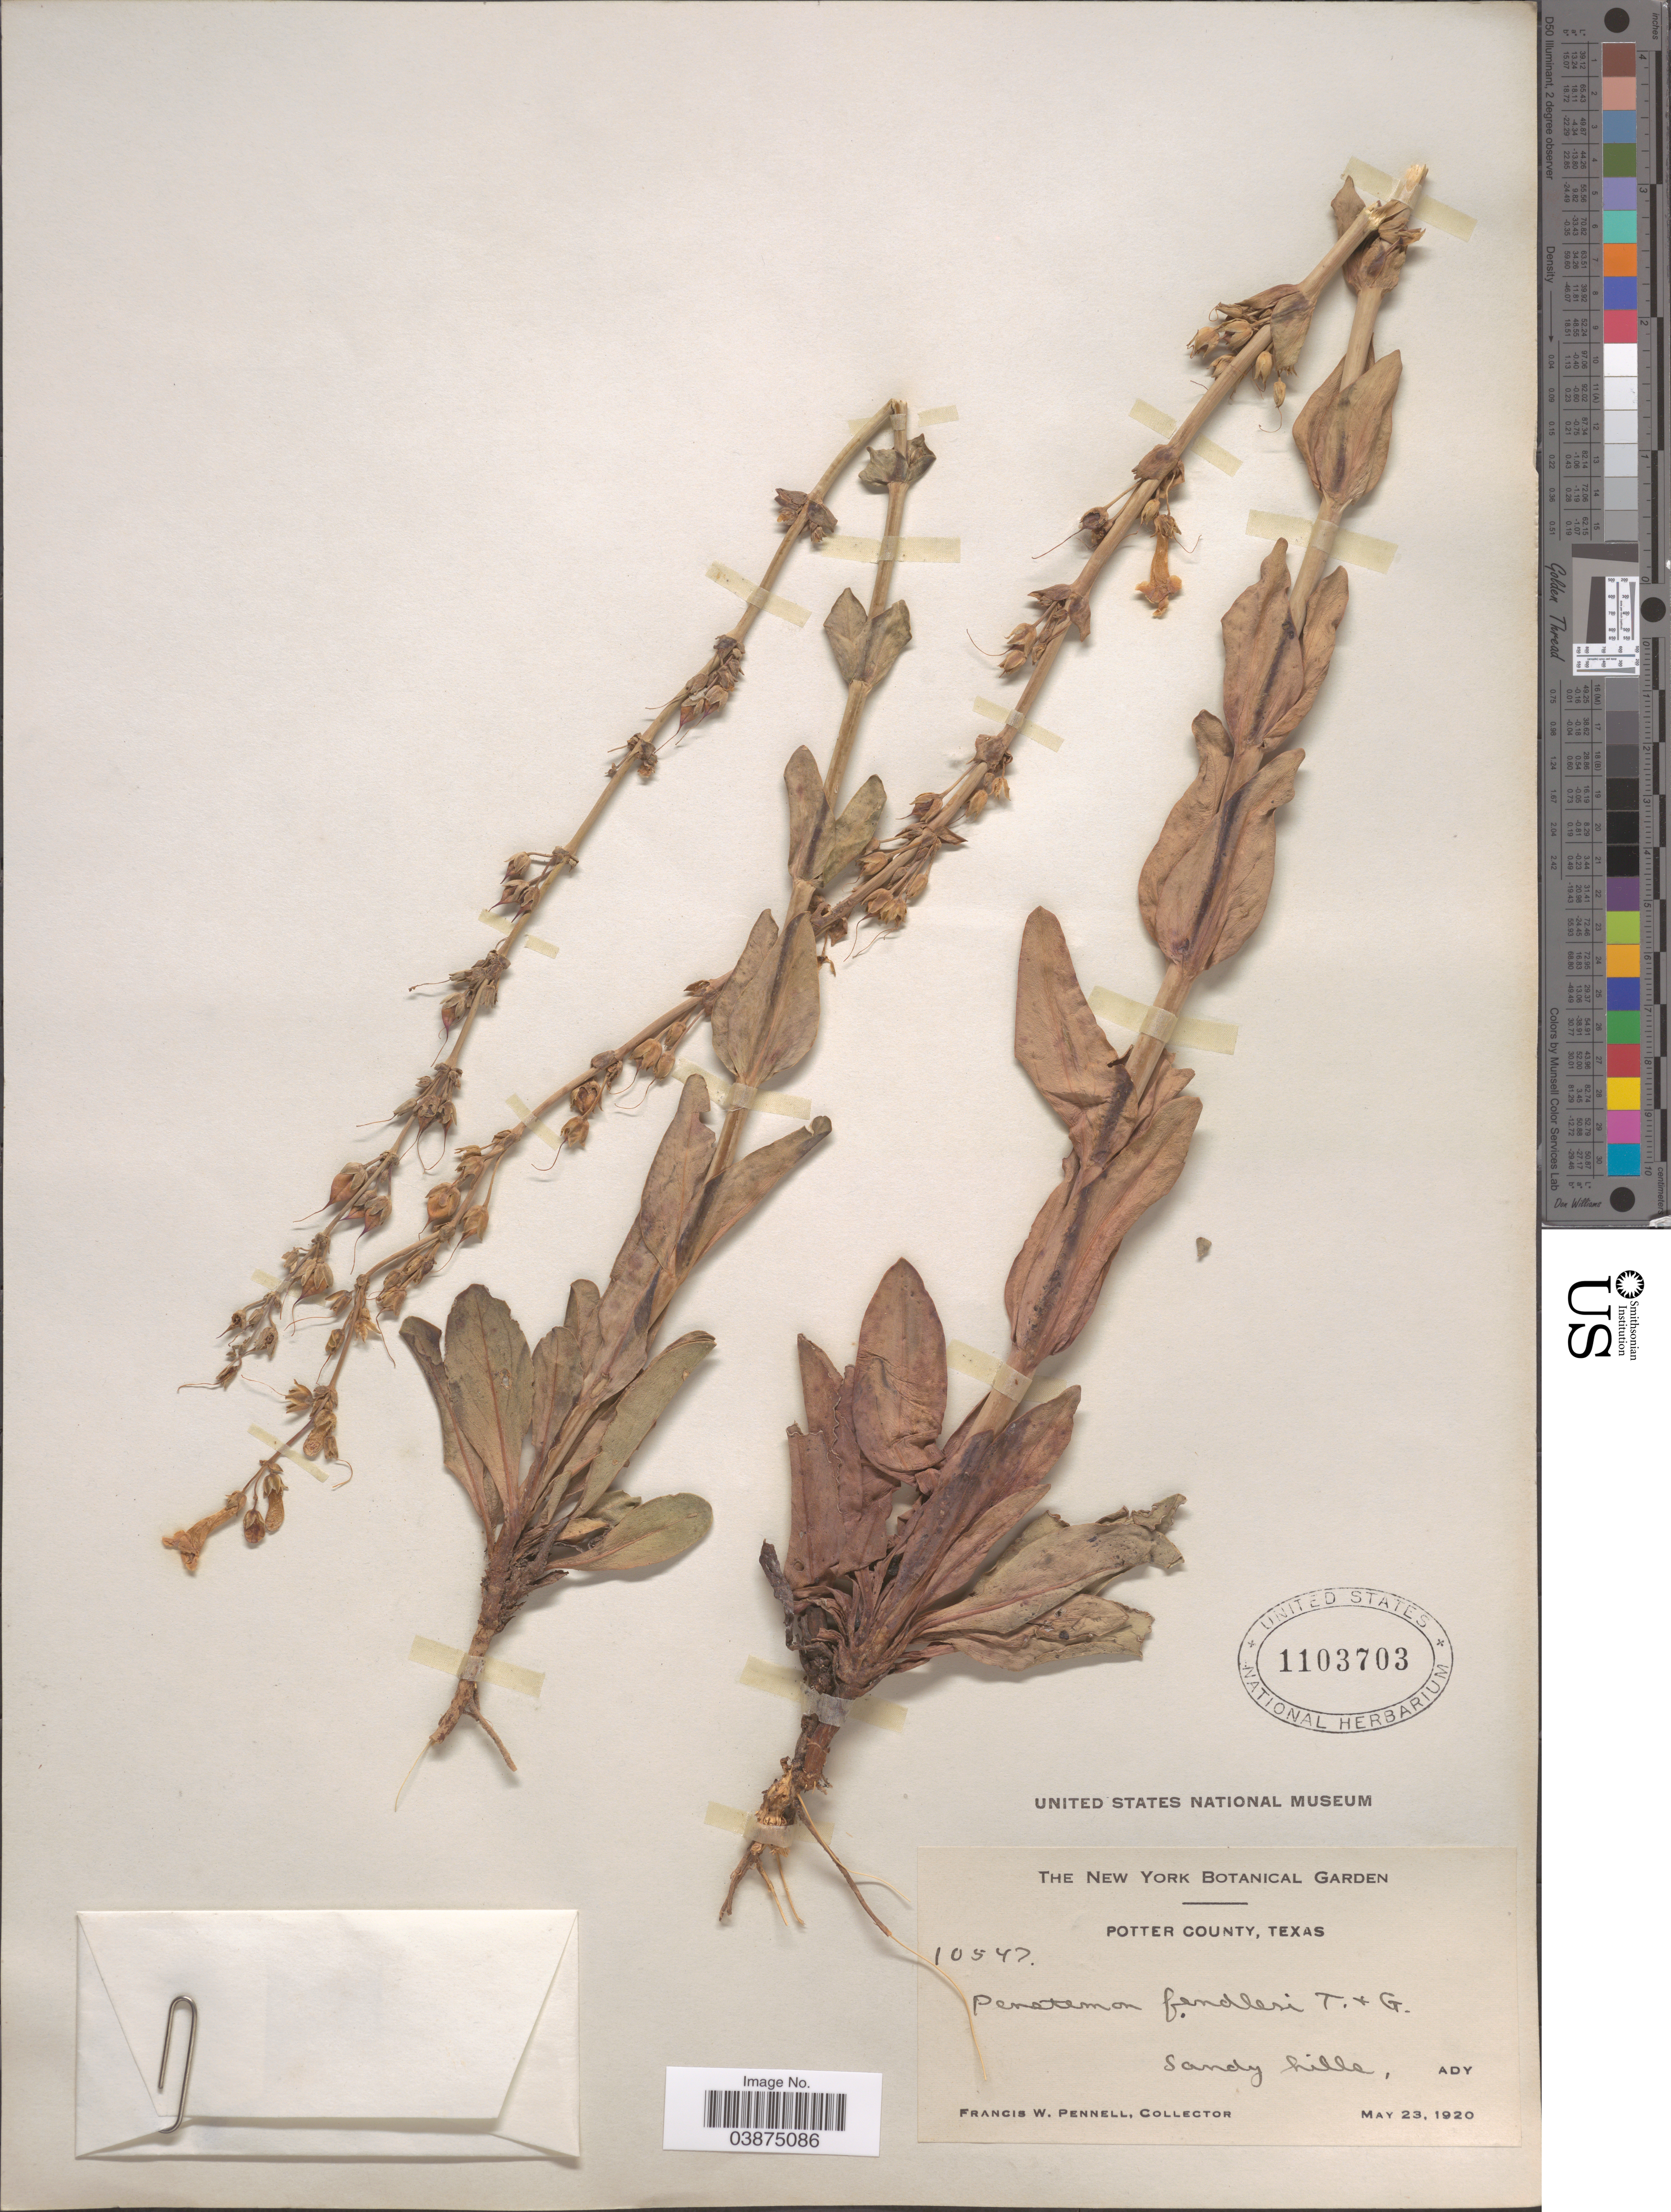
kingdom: Plantae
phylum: Tracheophyta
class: Magnoliopsida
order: Lamiales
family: Plantaginaceae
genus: Penstemon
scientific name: Penstemon fendleri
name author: Torr. & A. Gray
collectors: F. W. Pennell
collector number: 10547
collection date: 1920-05-23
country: United States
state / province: Texas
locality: Potter County. Ady.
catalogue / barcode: US 1103703